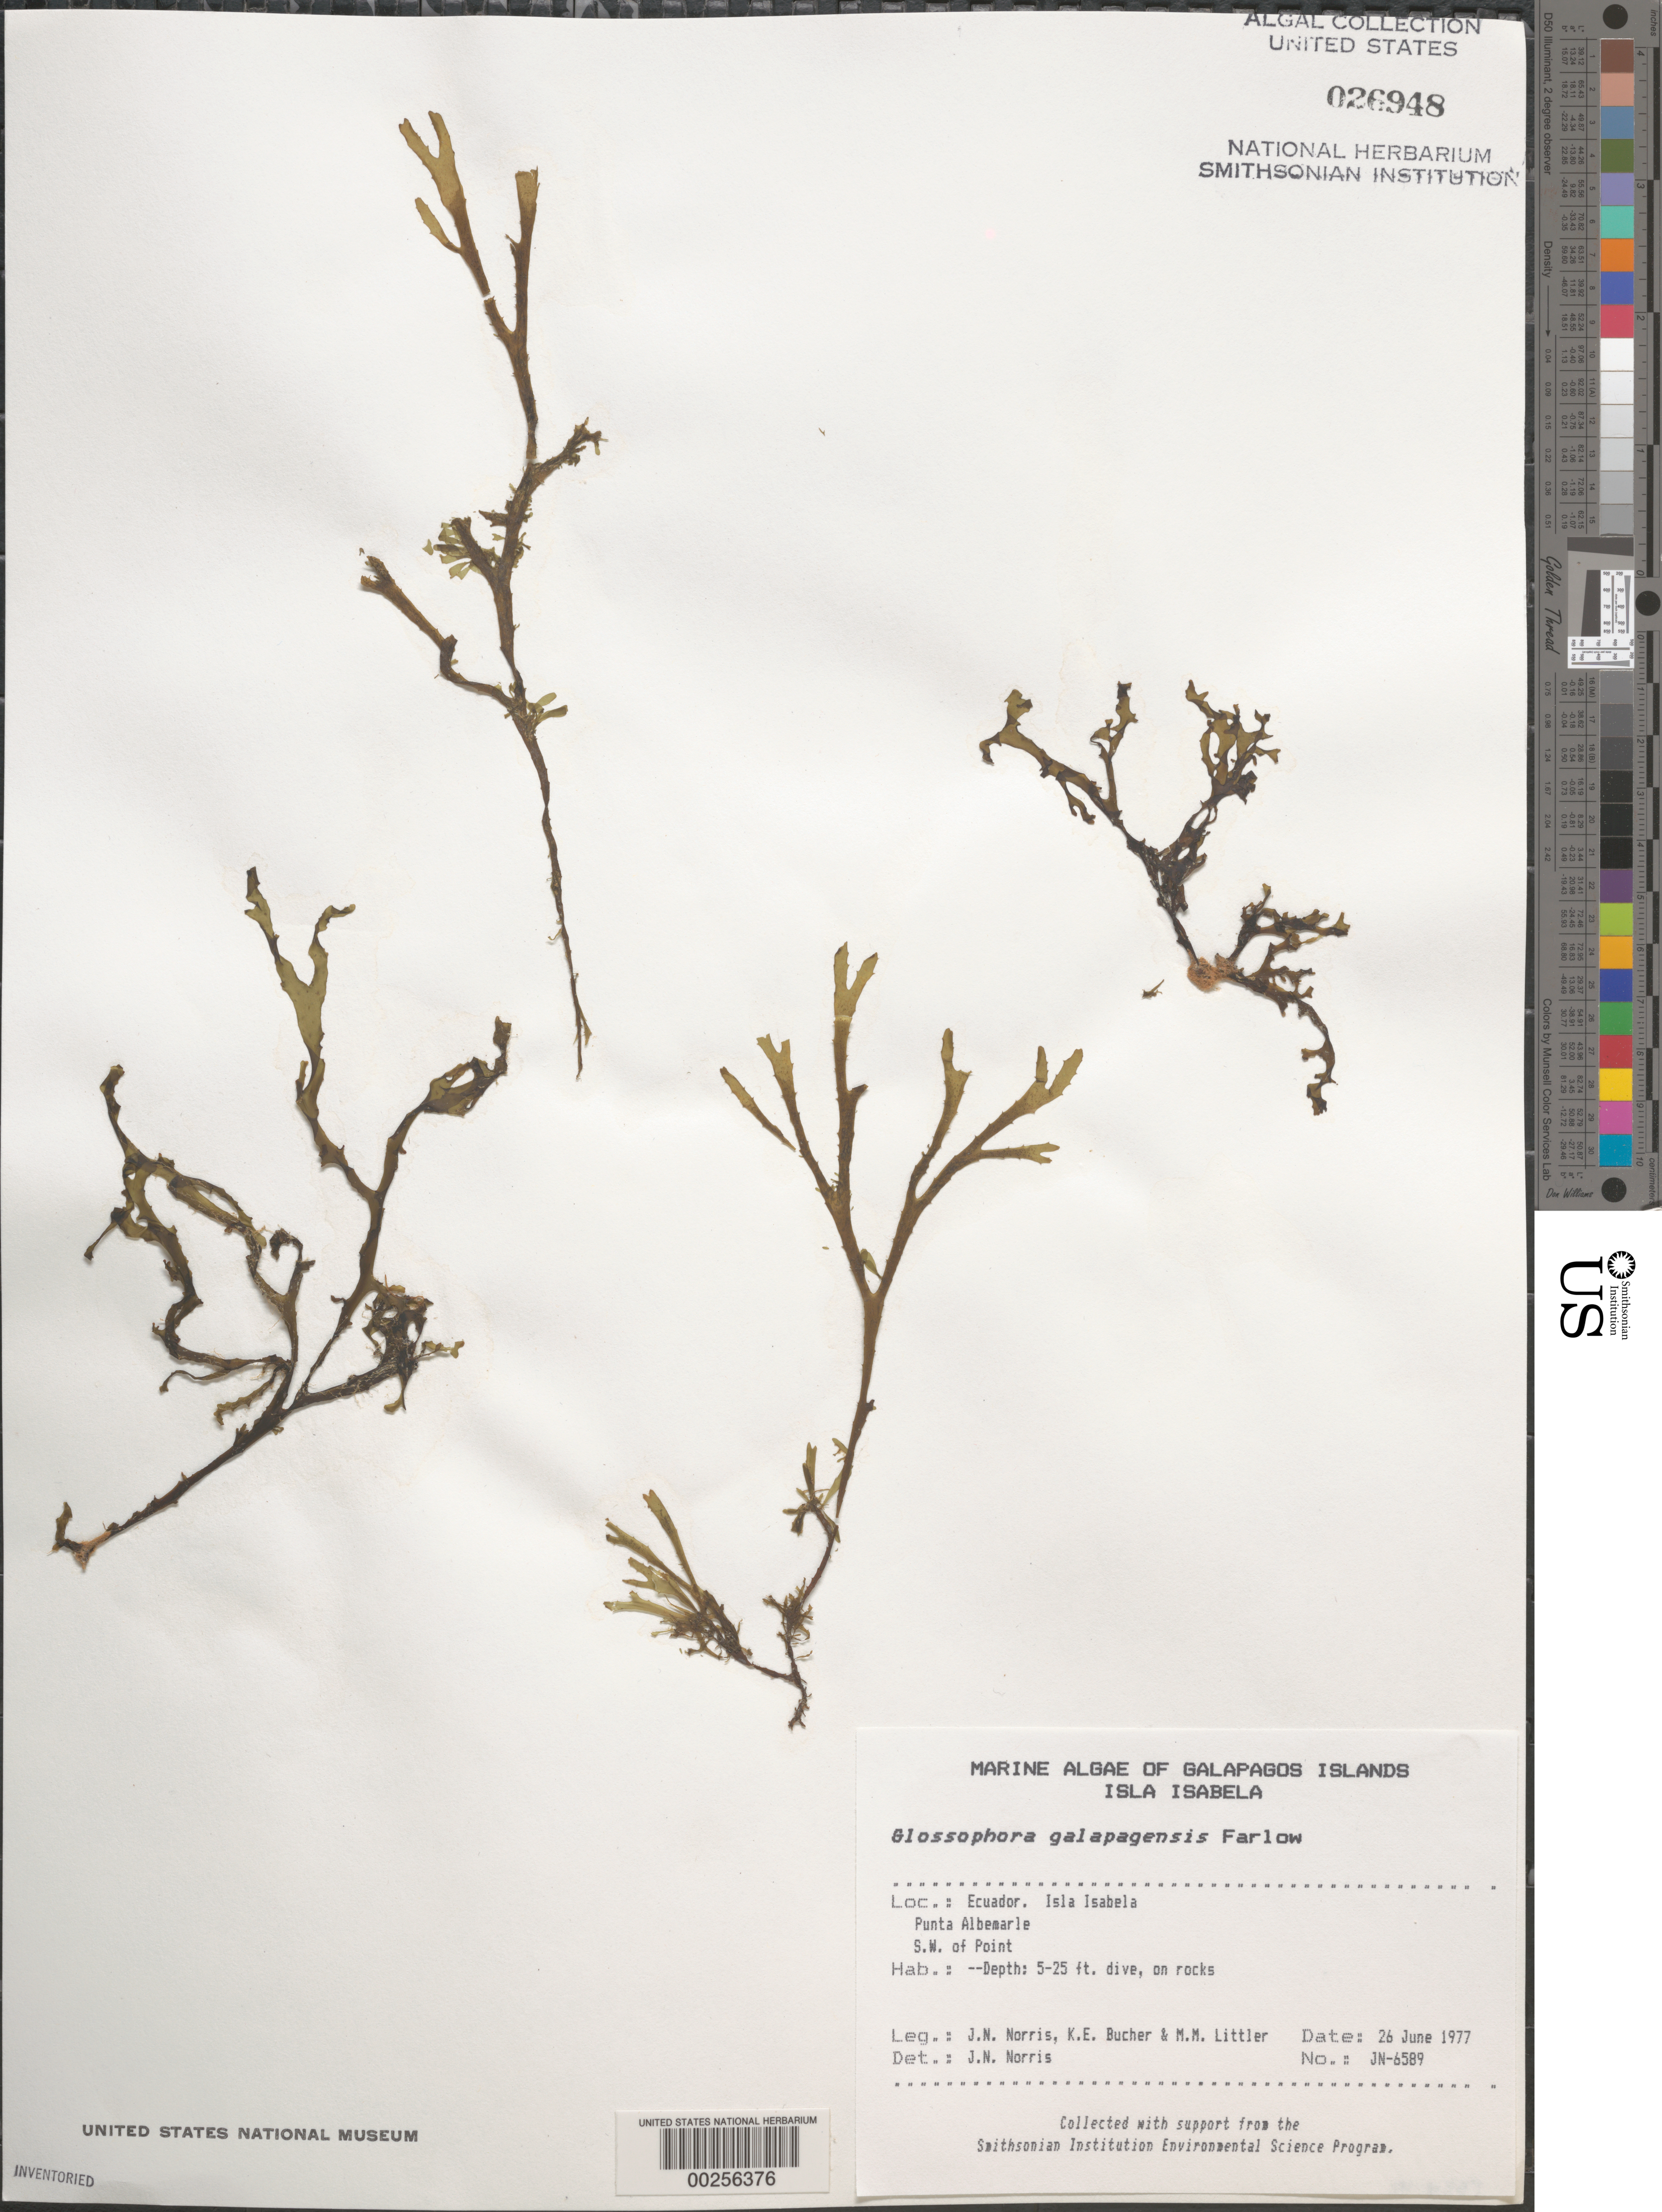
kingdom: Chromista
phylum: Ochrophyta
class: Phaeophyceae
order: Dictyotales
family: Dictyotaceae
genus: Dictyota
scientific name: Dictyota galapagensis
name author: (Farl.) De Clerck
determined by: Algae name updating Project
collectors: J. N. Norris, K. E. Bucher & M. M. Littler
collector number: JN-6589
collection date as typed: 26 Jun 1977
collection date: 1977-06-26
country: Ecuador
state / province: Colón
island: Isabela [Albemarle]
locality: Southwest of Punta Albemarle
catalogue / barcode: US 26948